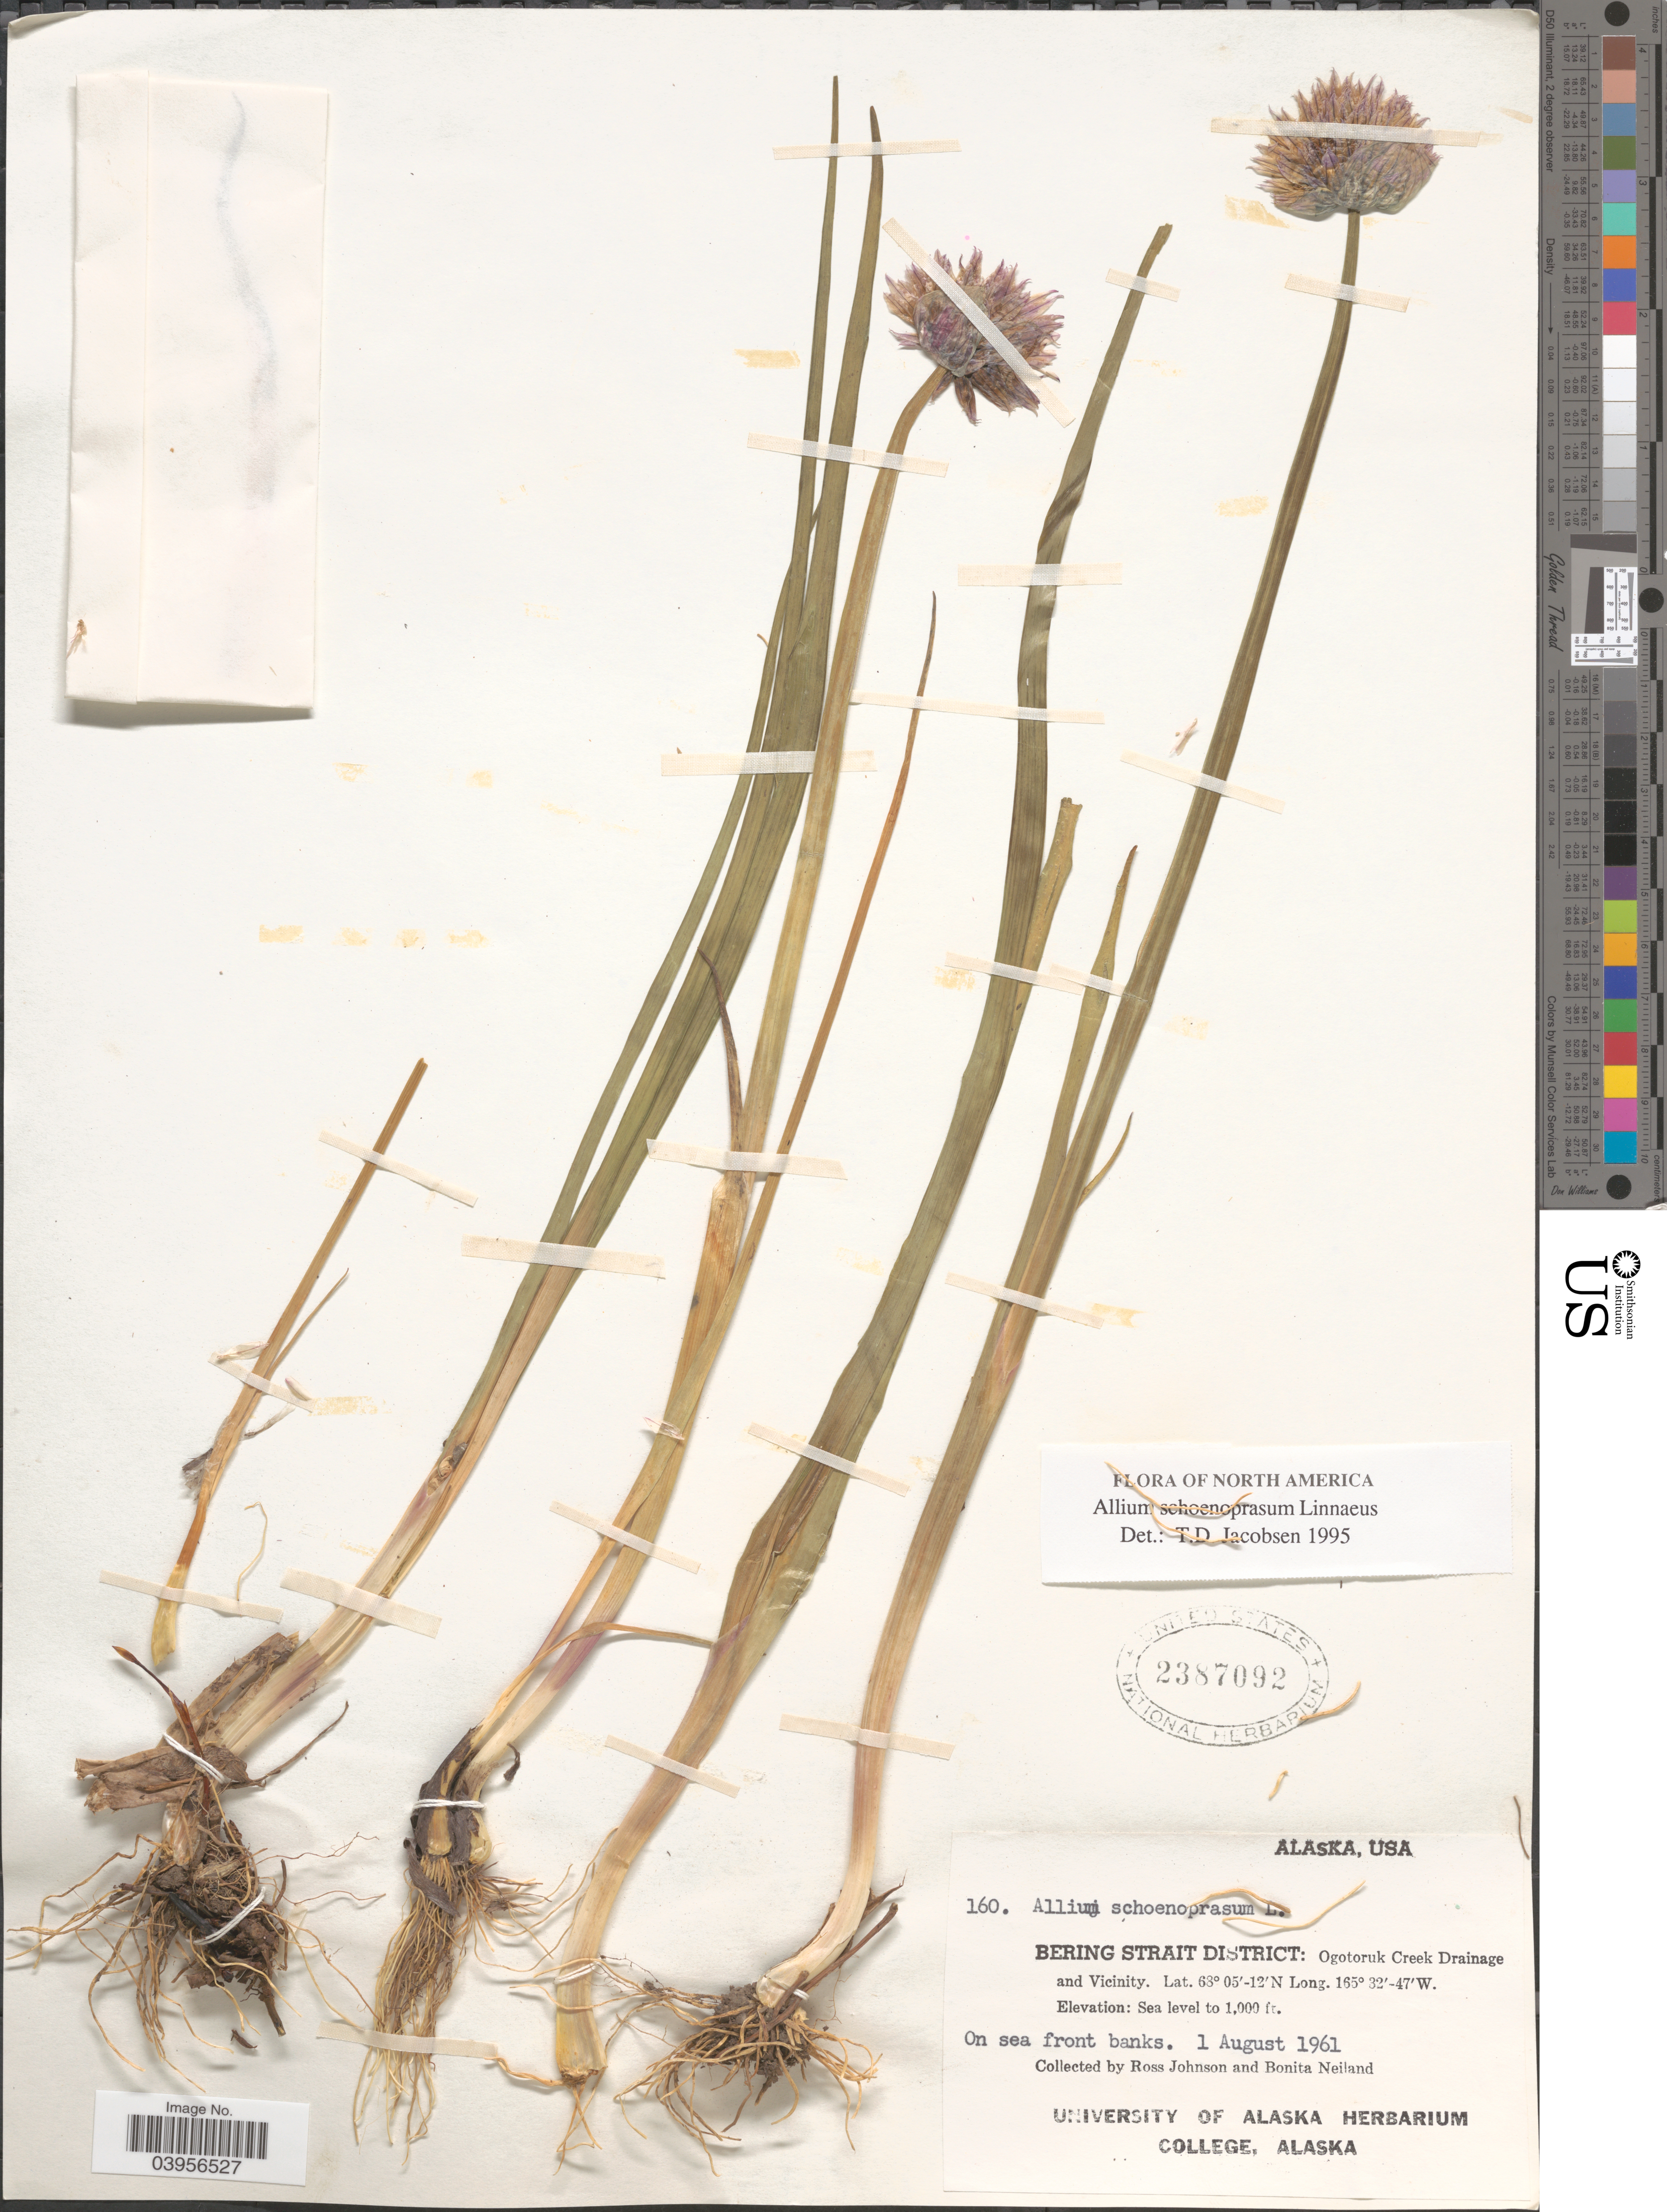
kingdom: Plantae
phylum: Tracheophyta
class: Liliopsida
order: Asparagales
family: Amaryllidaceae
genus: Allium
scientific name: Allium schoenoprasum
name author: L.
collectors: R. Johnson & B. Neiland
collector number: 160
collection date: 1961-08-01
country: United States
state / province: Alaska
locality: Bering Strait District: Ogotoruk Creek Drainage and Vicinity.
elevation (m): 305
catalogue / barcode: US 2387092